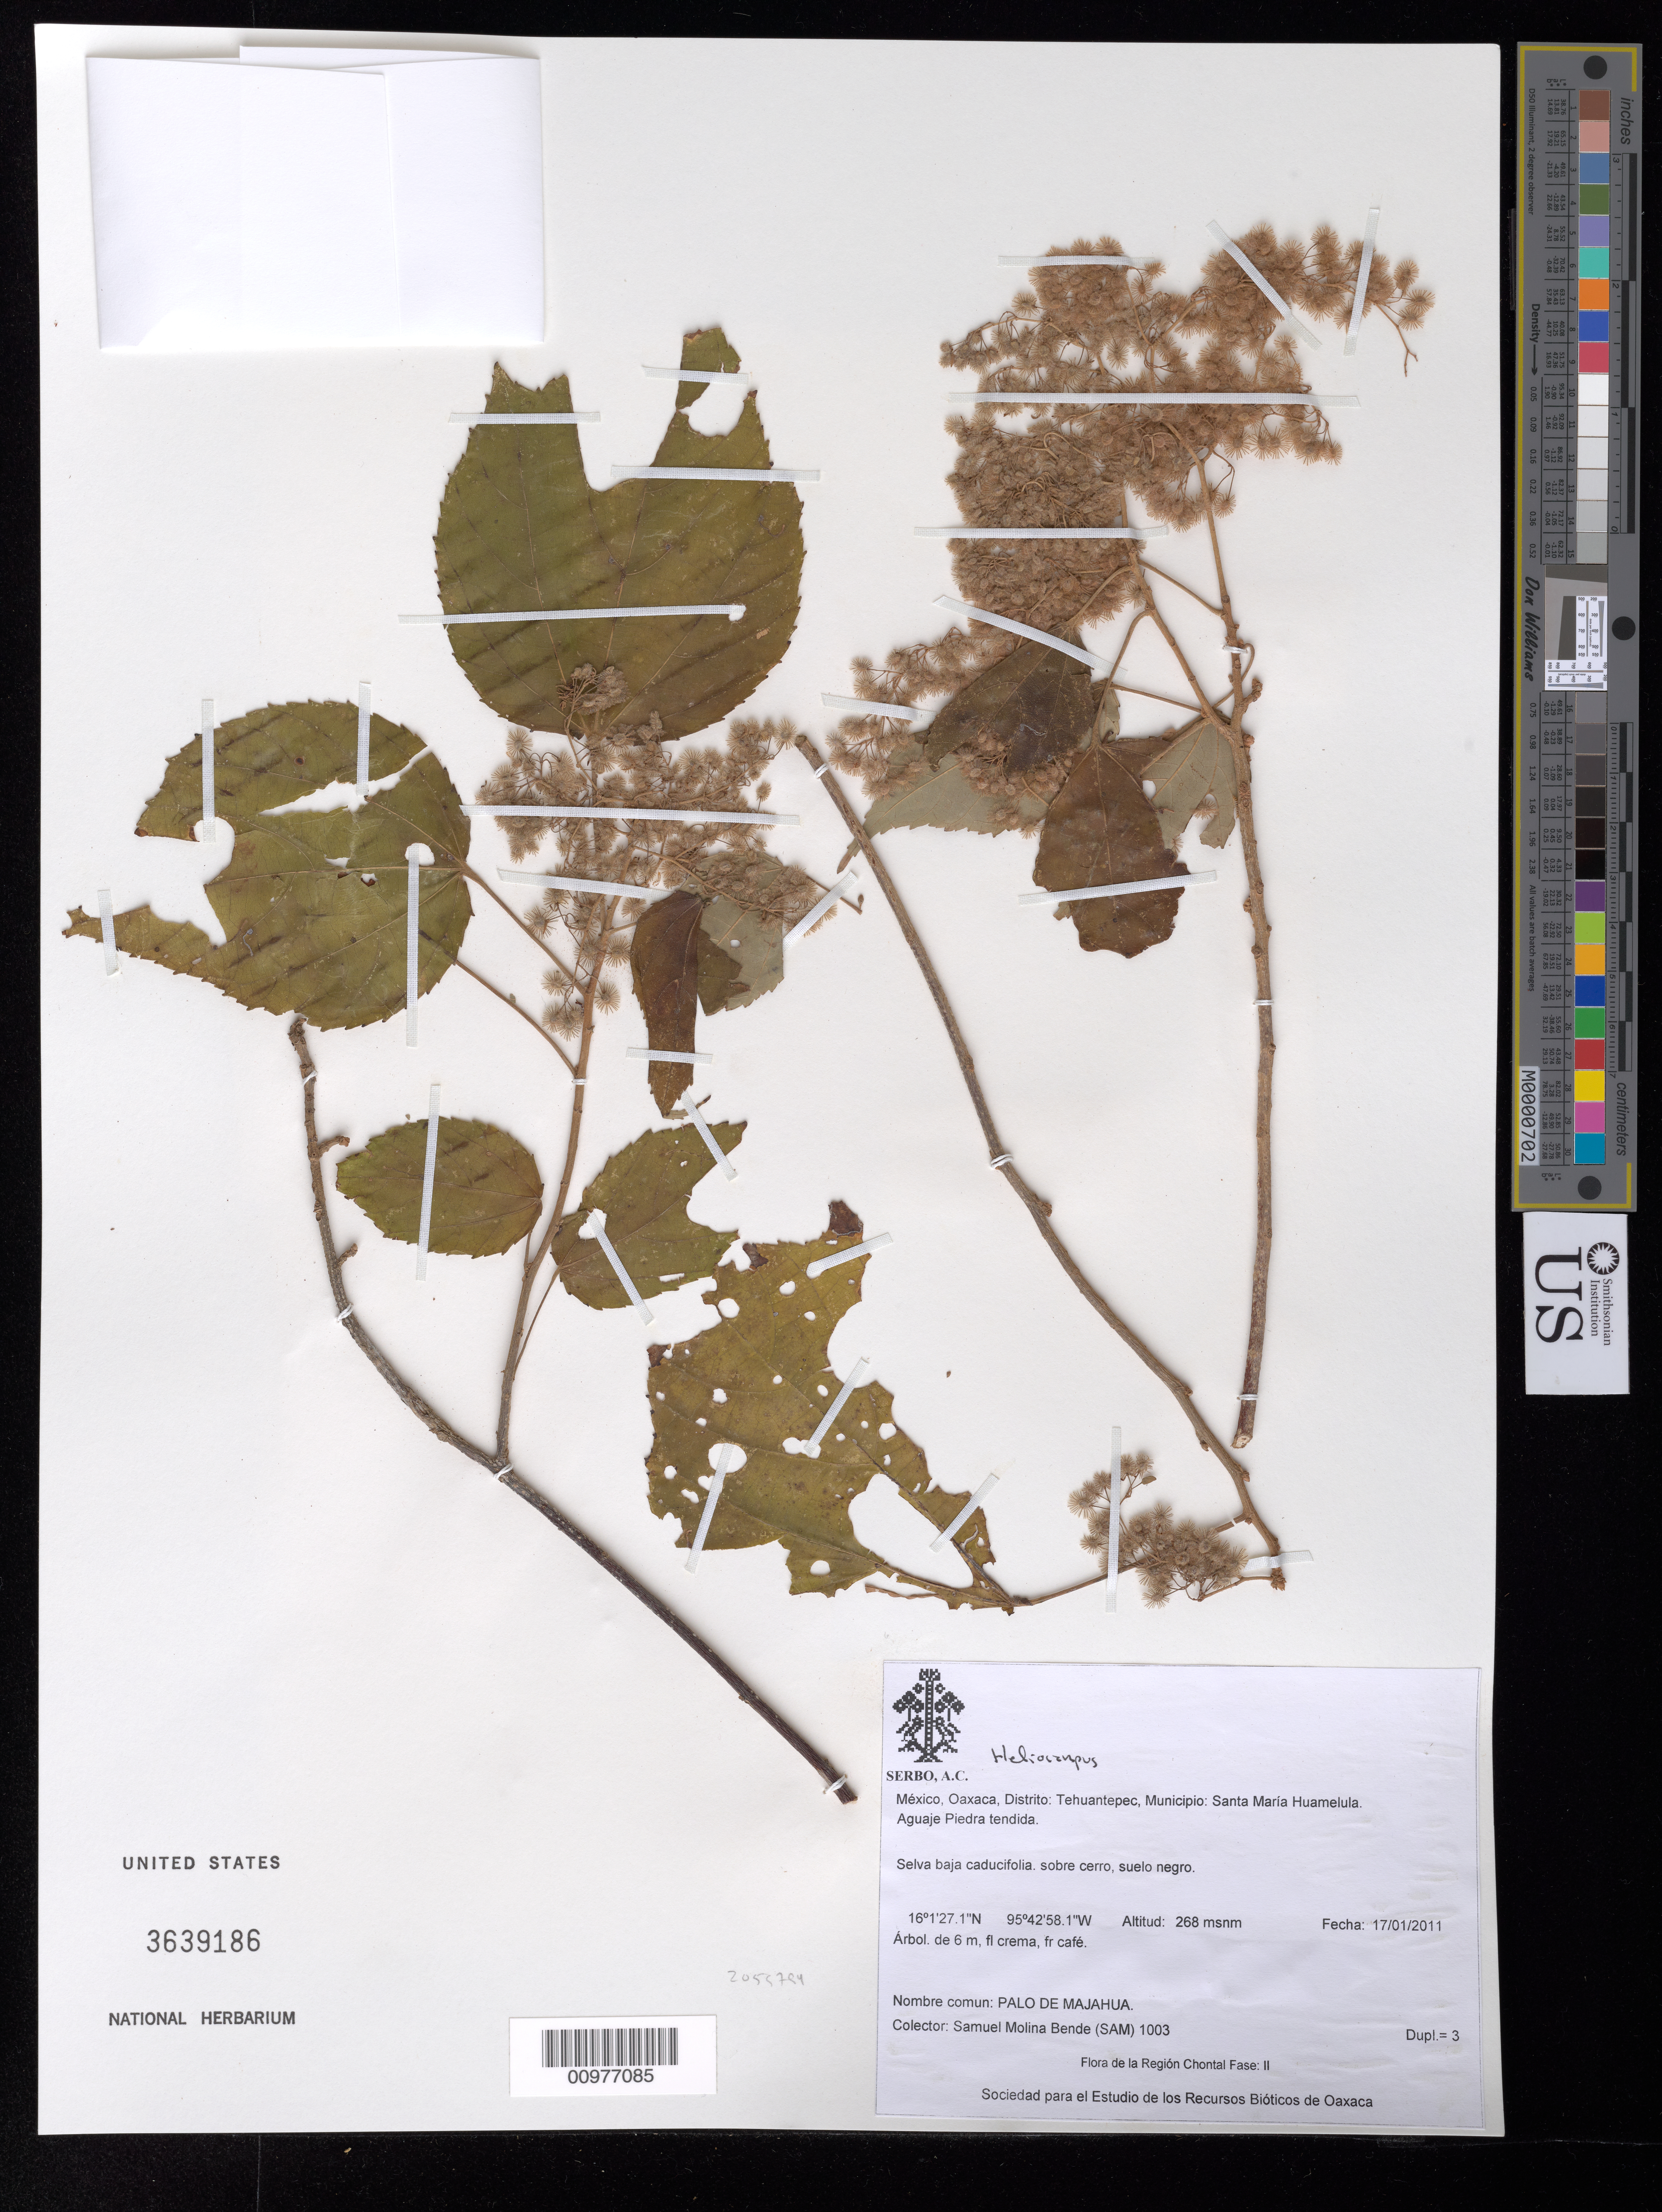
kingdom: Plantae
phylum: Tracheophyta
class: Magnoliopsida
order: Malvales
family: Malvaceae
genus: Heliocarpus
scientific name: Heliocarpus pallidus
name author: Rose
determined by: Dorr, Laurence J., Curator (BOT), Smithsonian Institution - National Museum of Natural History (UNITED STATES)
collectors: S. Molina Bende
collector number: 1003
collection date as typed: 17/01/2011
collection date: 2011-01-17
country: Mexico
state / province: Oaxaca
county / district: Tehuantepec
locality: Municipio: Santa Maria Huamelula. Aguaje Piedra tendida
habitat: seva baja caducifolia. sobre cerro, suelo negro.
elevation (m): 268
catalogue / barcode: US 3639186